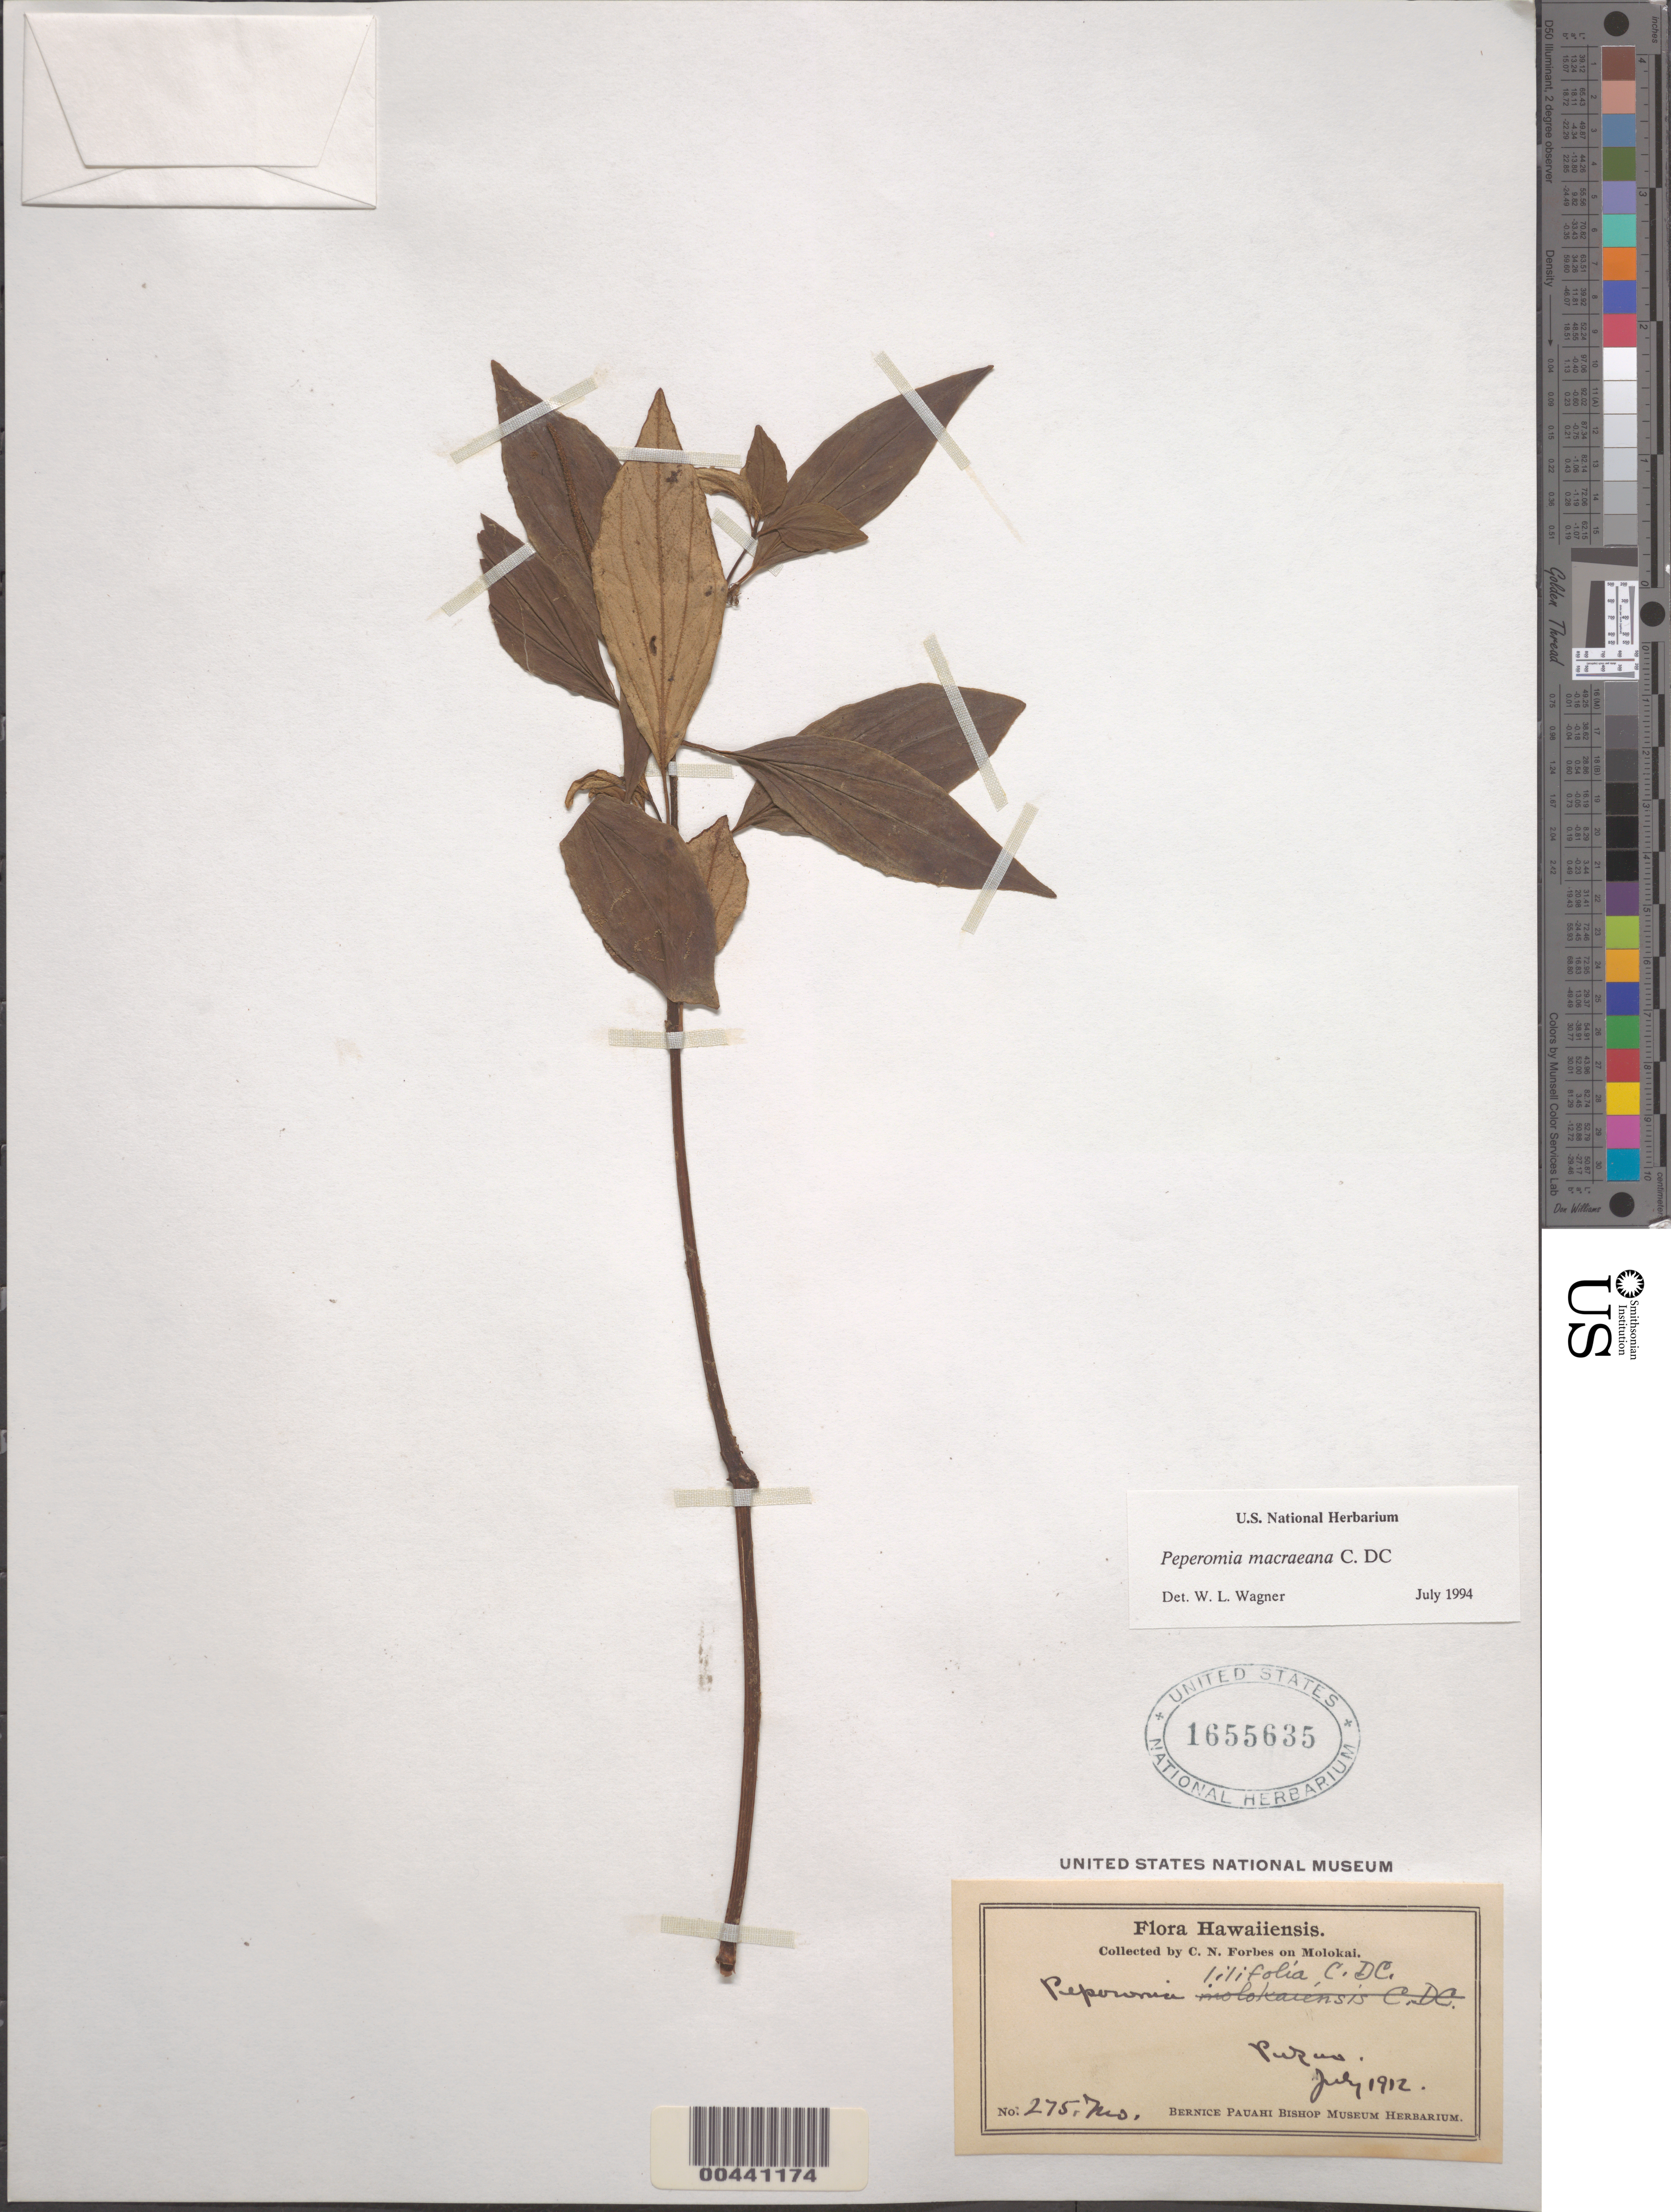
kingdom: Plantae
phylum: Tracheophyta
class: Magnoliopsida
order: Piperales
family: Piperaceae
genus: Peperomia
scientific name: Peperomia macraeana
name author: C. DC.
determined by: Wagner, W. L., (BOT), Smithsonian Institution - National Museum of Natural History (UNITED STATES)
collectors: C. N. Forbes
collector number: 275.Mo.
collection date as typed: Jul 1912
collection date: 1912-07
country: United States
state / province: Hawaii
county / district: Maui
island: Moloka'i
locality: Pukoo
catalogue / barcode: US 1655635